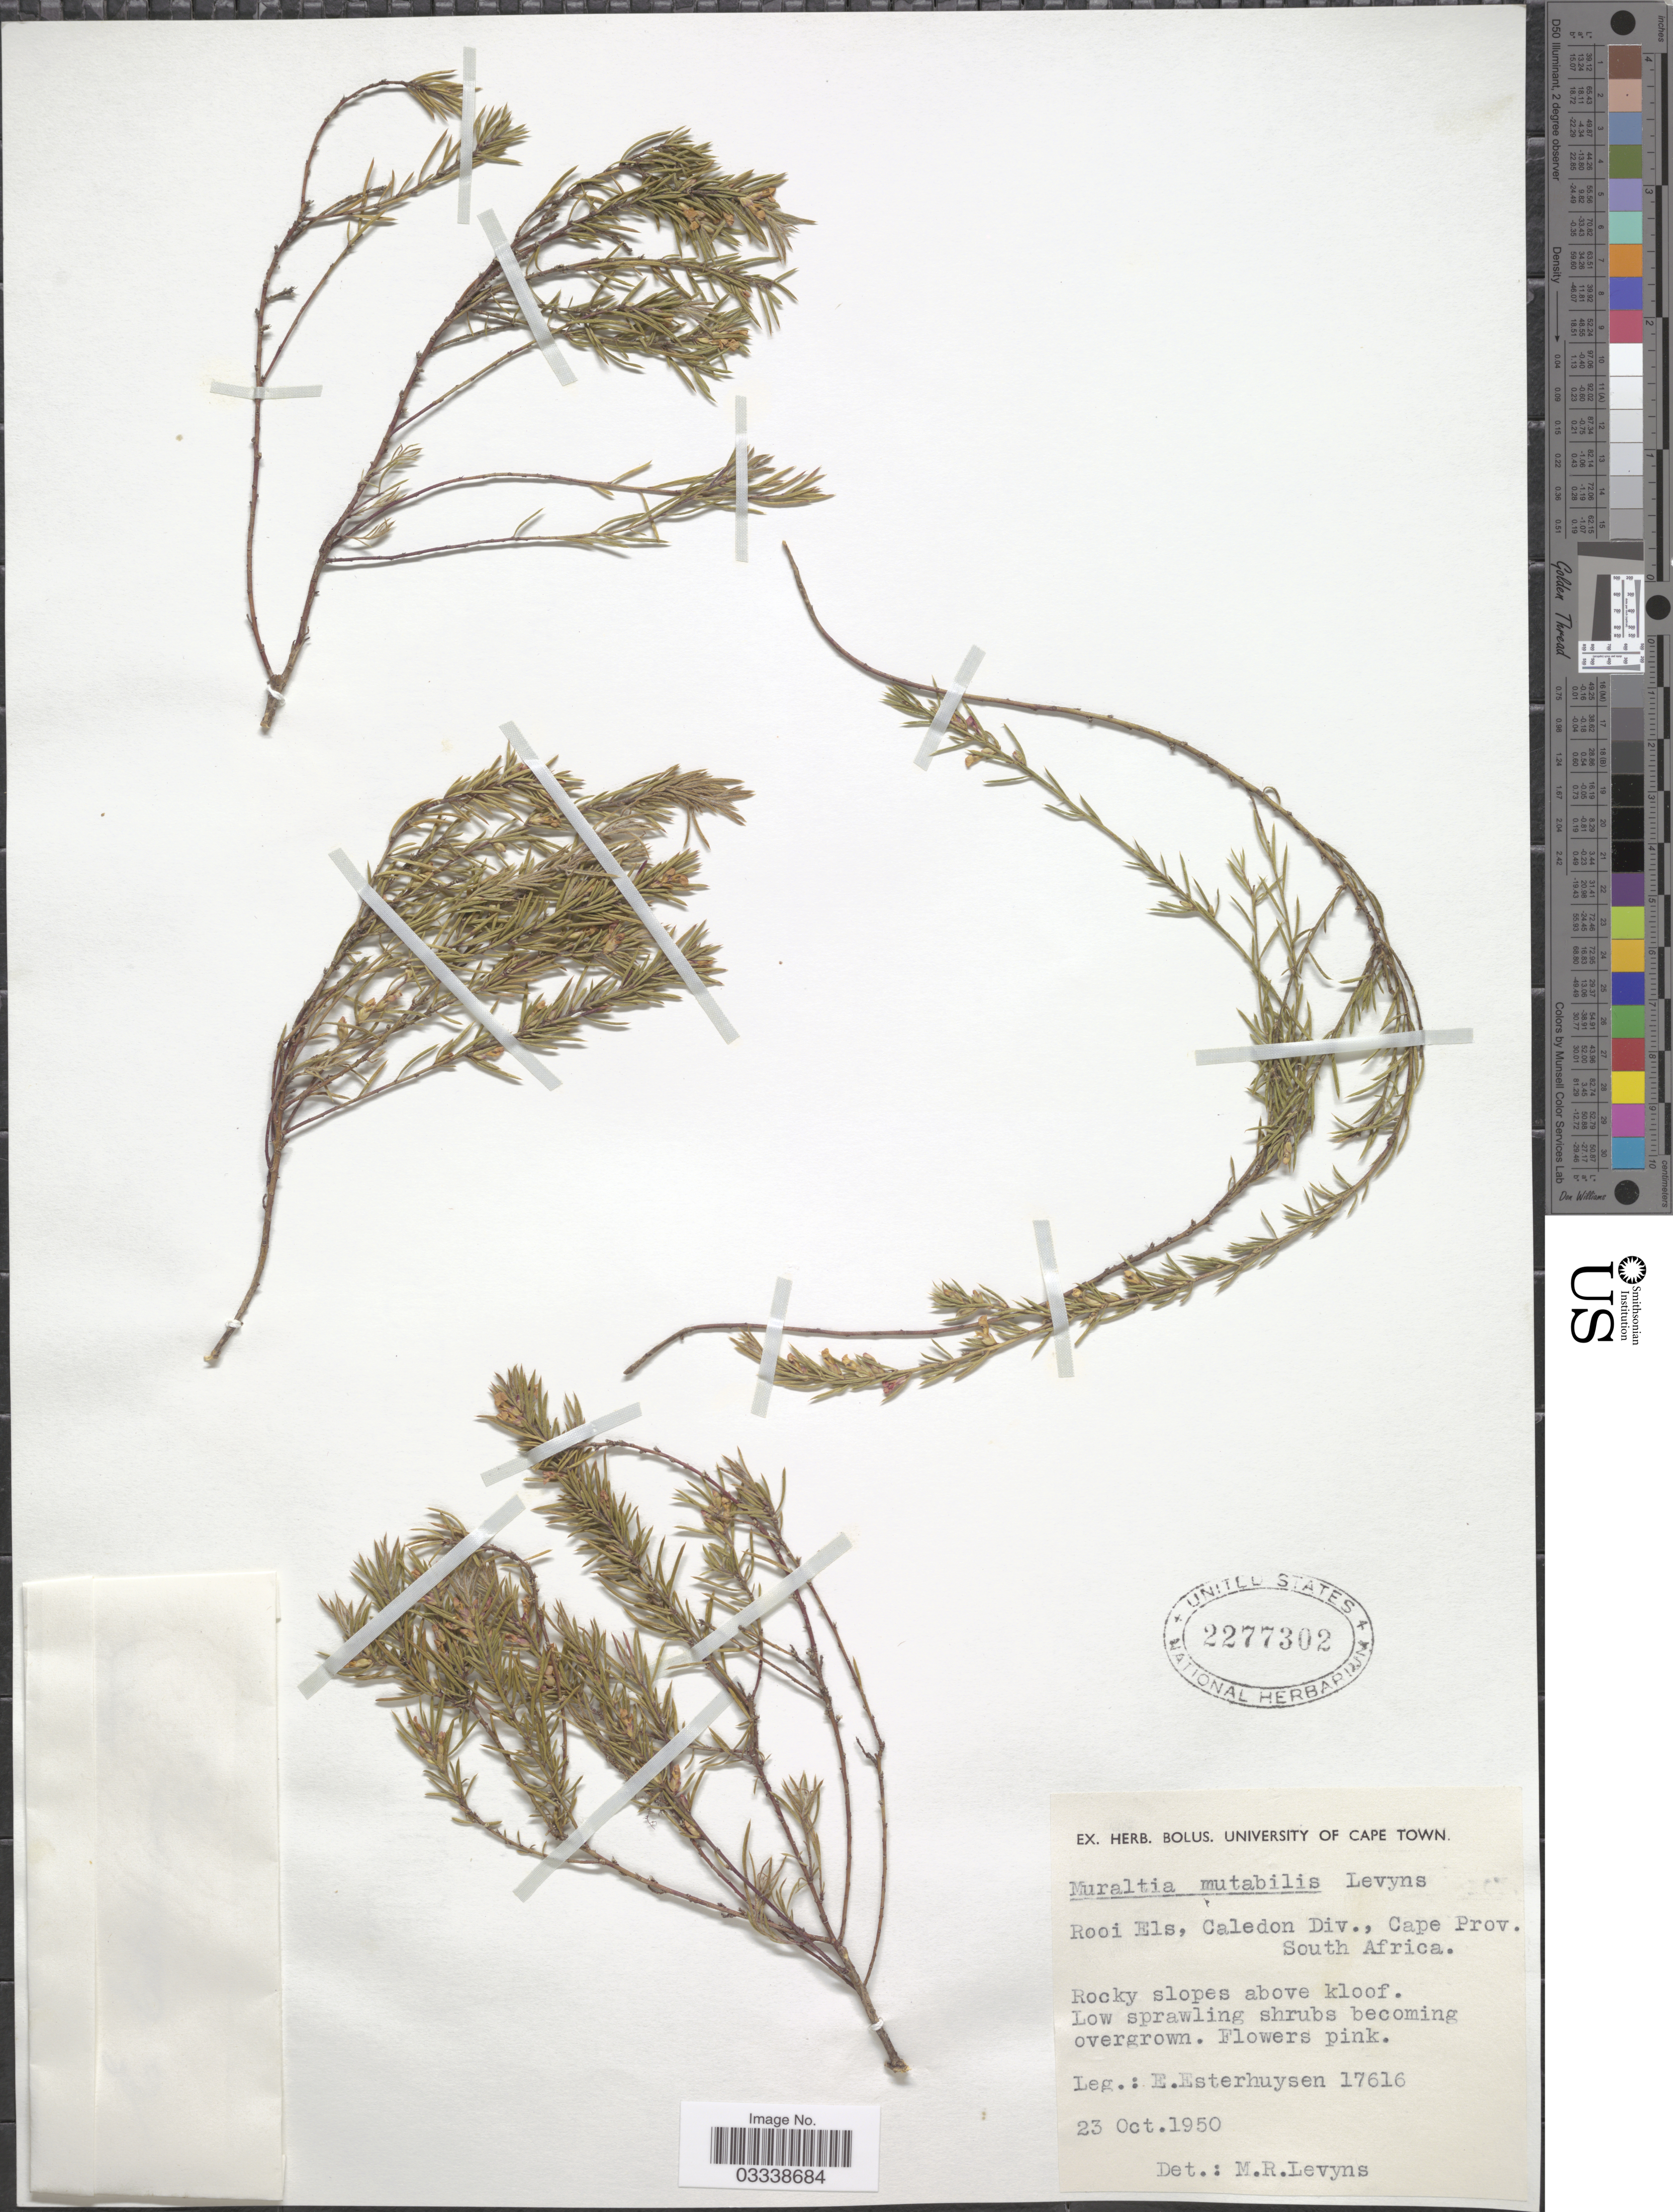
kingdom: Plantae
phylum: Tracheophyta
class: Magnoliopsida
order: Fabales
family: Polygalaceae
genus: Muraltia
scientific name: Muraltia mutabilis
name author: Levyns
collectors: E. E. Esterhuysen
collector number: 17616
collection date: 1950-10-23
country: South Africa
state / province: Western Cape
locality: Rooi Els, Caledon Div. Rocky slopes above kloof.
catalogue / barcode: US 2277302